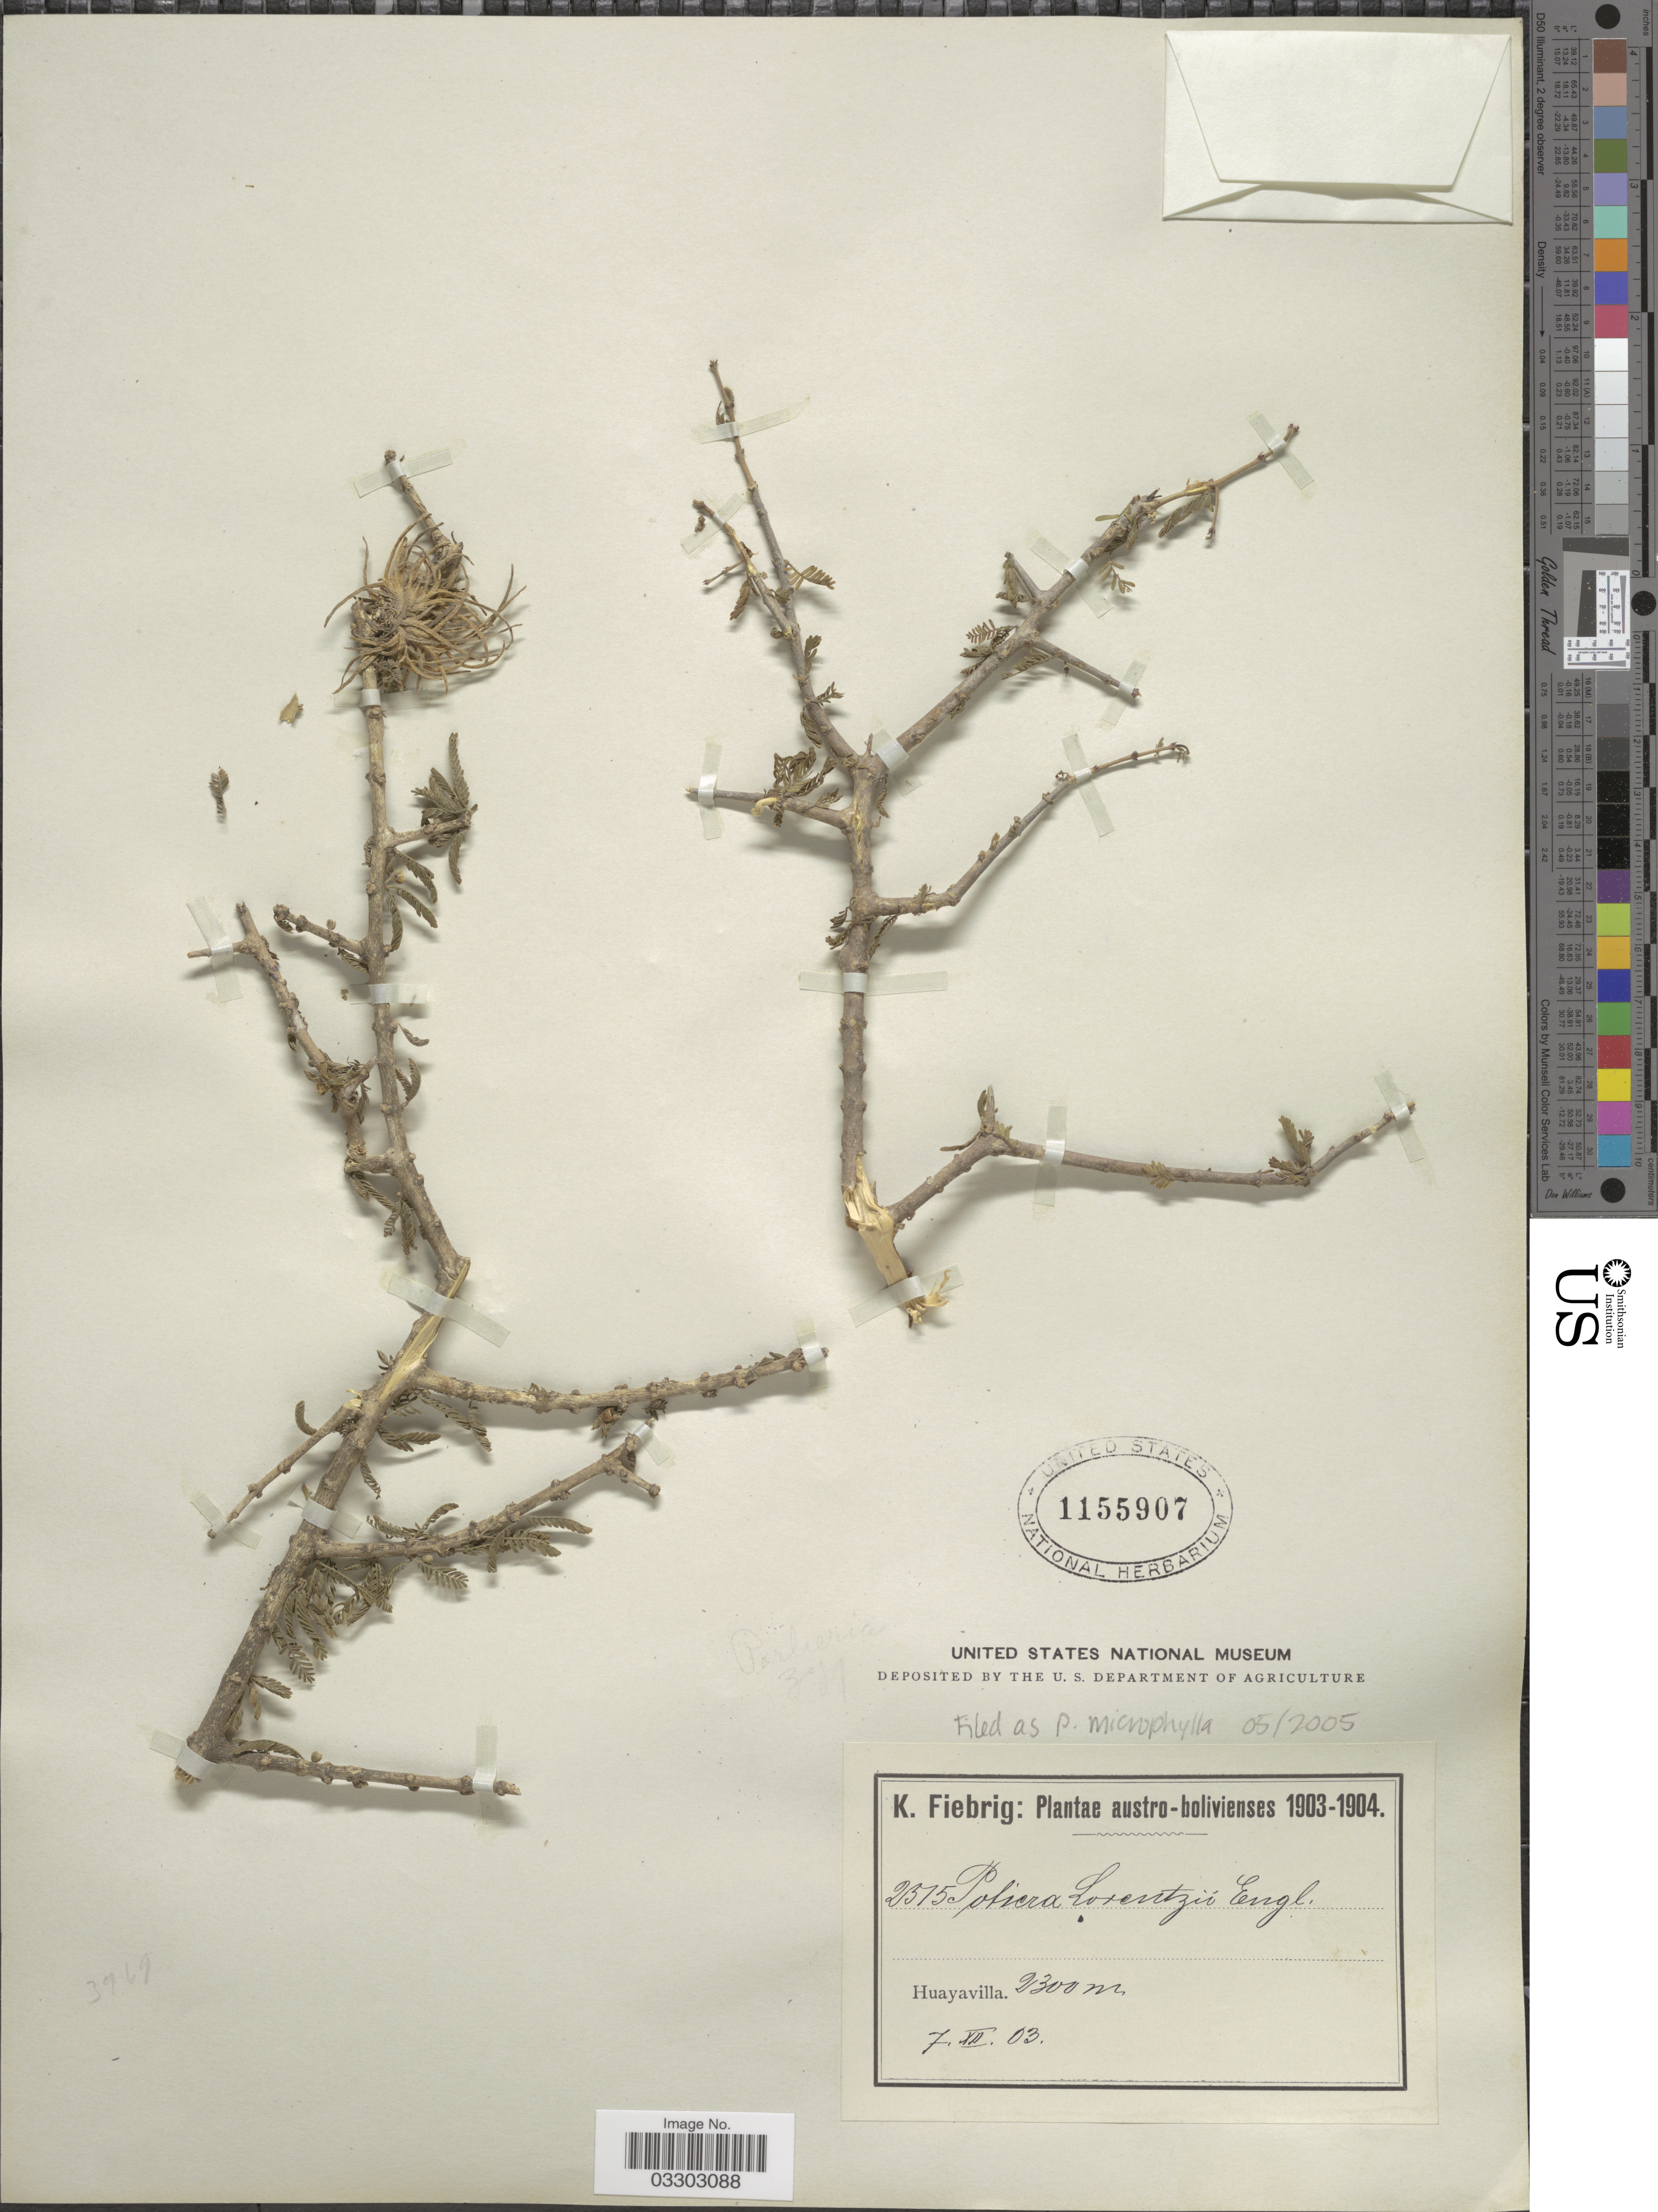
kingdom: Plantae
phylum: Tracheophyta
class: Magnoliopsida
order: Zygophyllales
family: Zygophyllaceae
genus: Porlieria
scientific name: Porlieria microphylla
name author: (Baill.) Descole et al.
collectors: K. Fiebrig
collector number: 2515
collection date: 1903-12-07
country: Bolivia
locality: Austro-bolivienses. Huayavilla.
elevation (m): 2300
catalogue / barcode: US 1155907